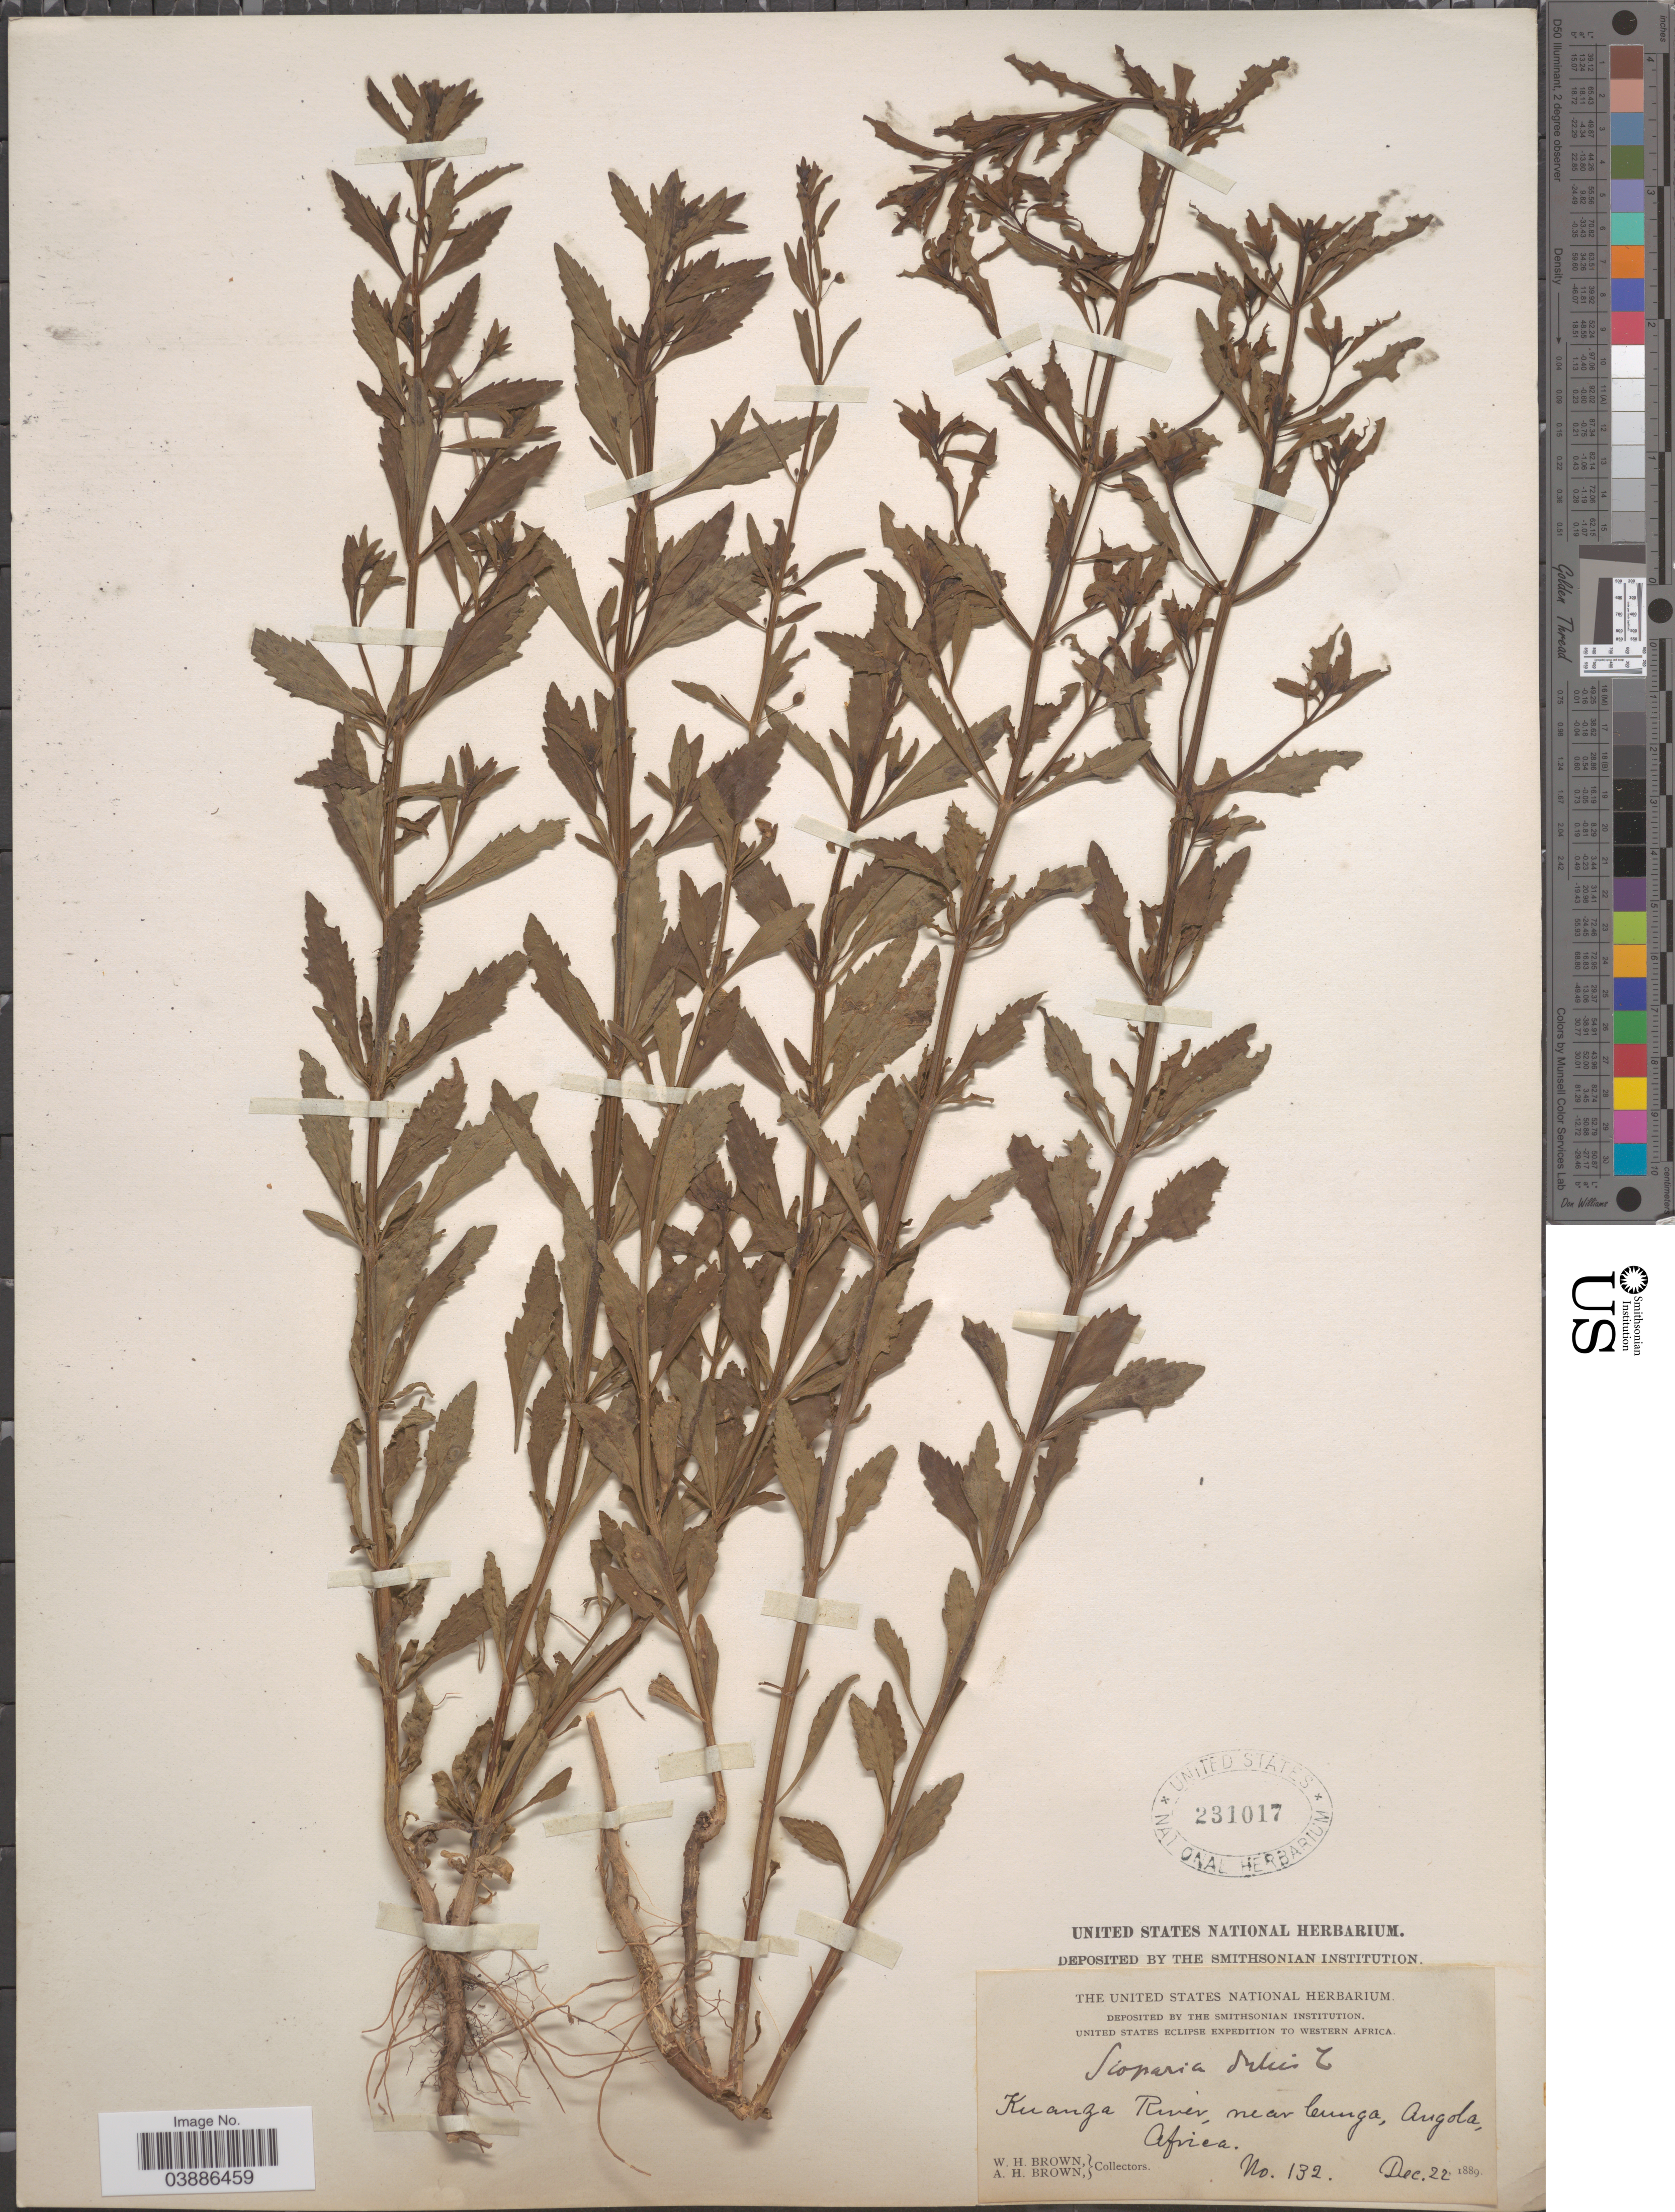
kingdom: Plantae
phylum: Tracheophyta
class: Magnoliopsida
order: Lamiales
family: Plantaginaceae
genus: Scoparia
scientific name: Scoparia dulcis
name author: L.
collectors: W. H. Brown & A. H. Brown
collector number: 132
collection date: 1889-12-22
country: Angola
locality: Western Africa. Kuanza River, near Cunga, Angola.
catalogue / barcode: US 231017